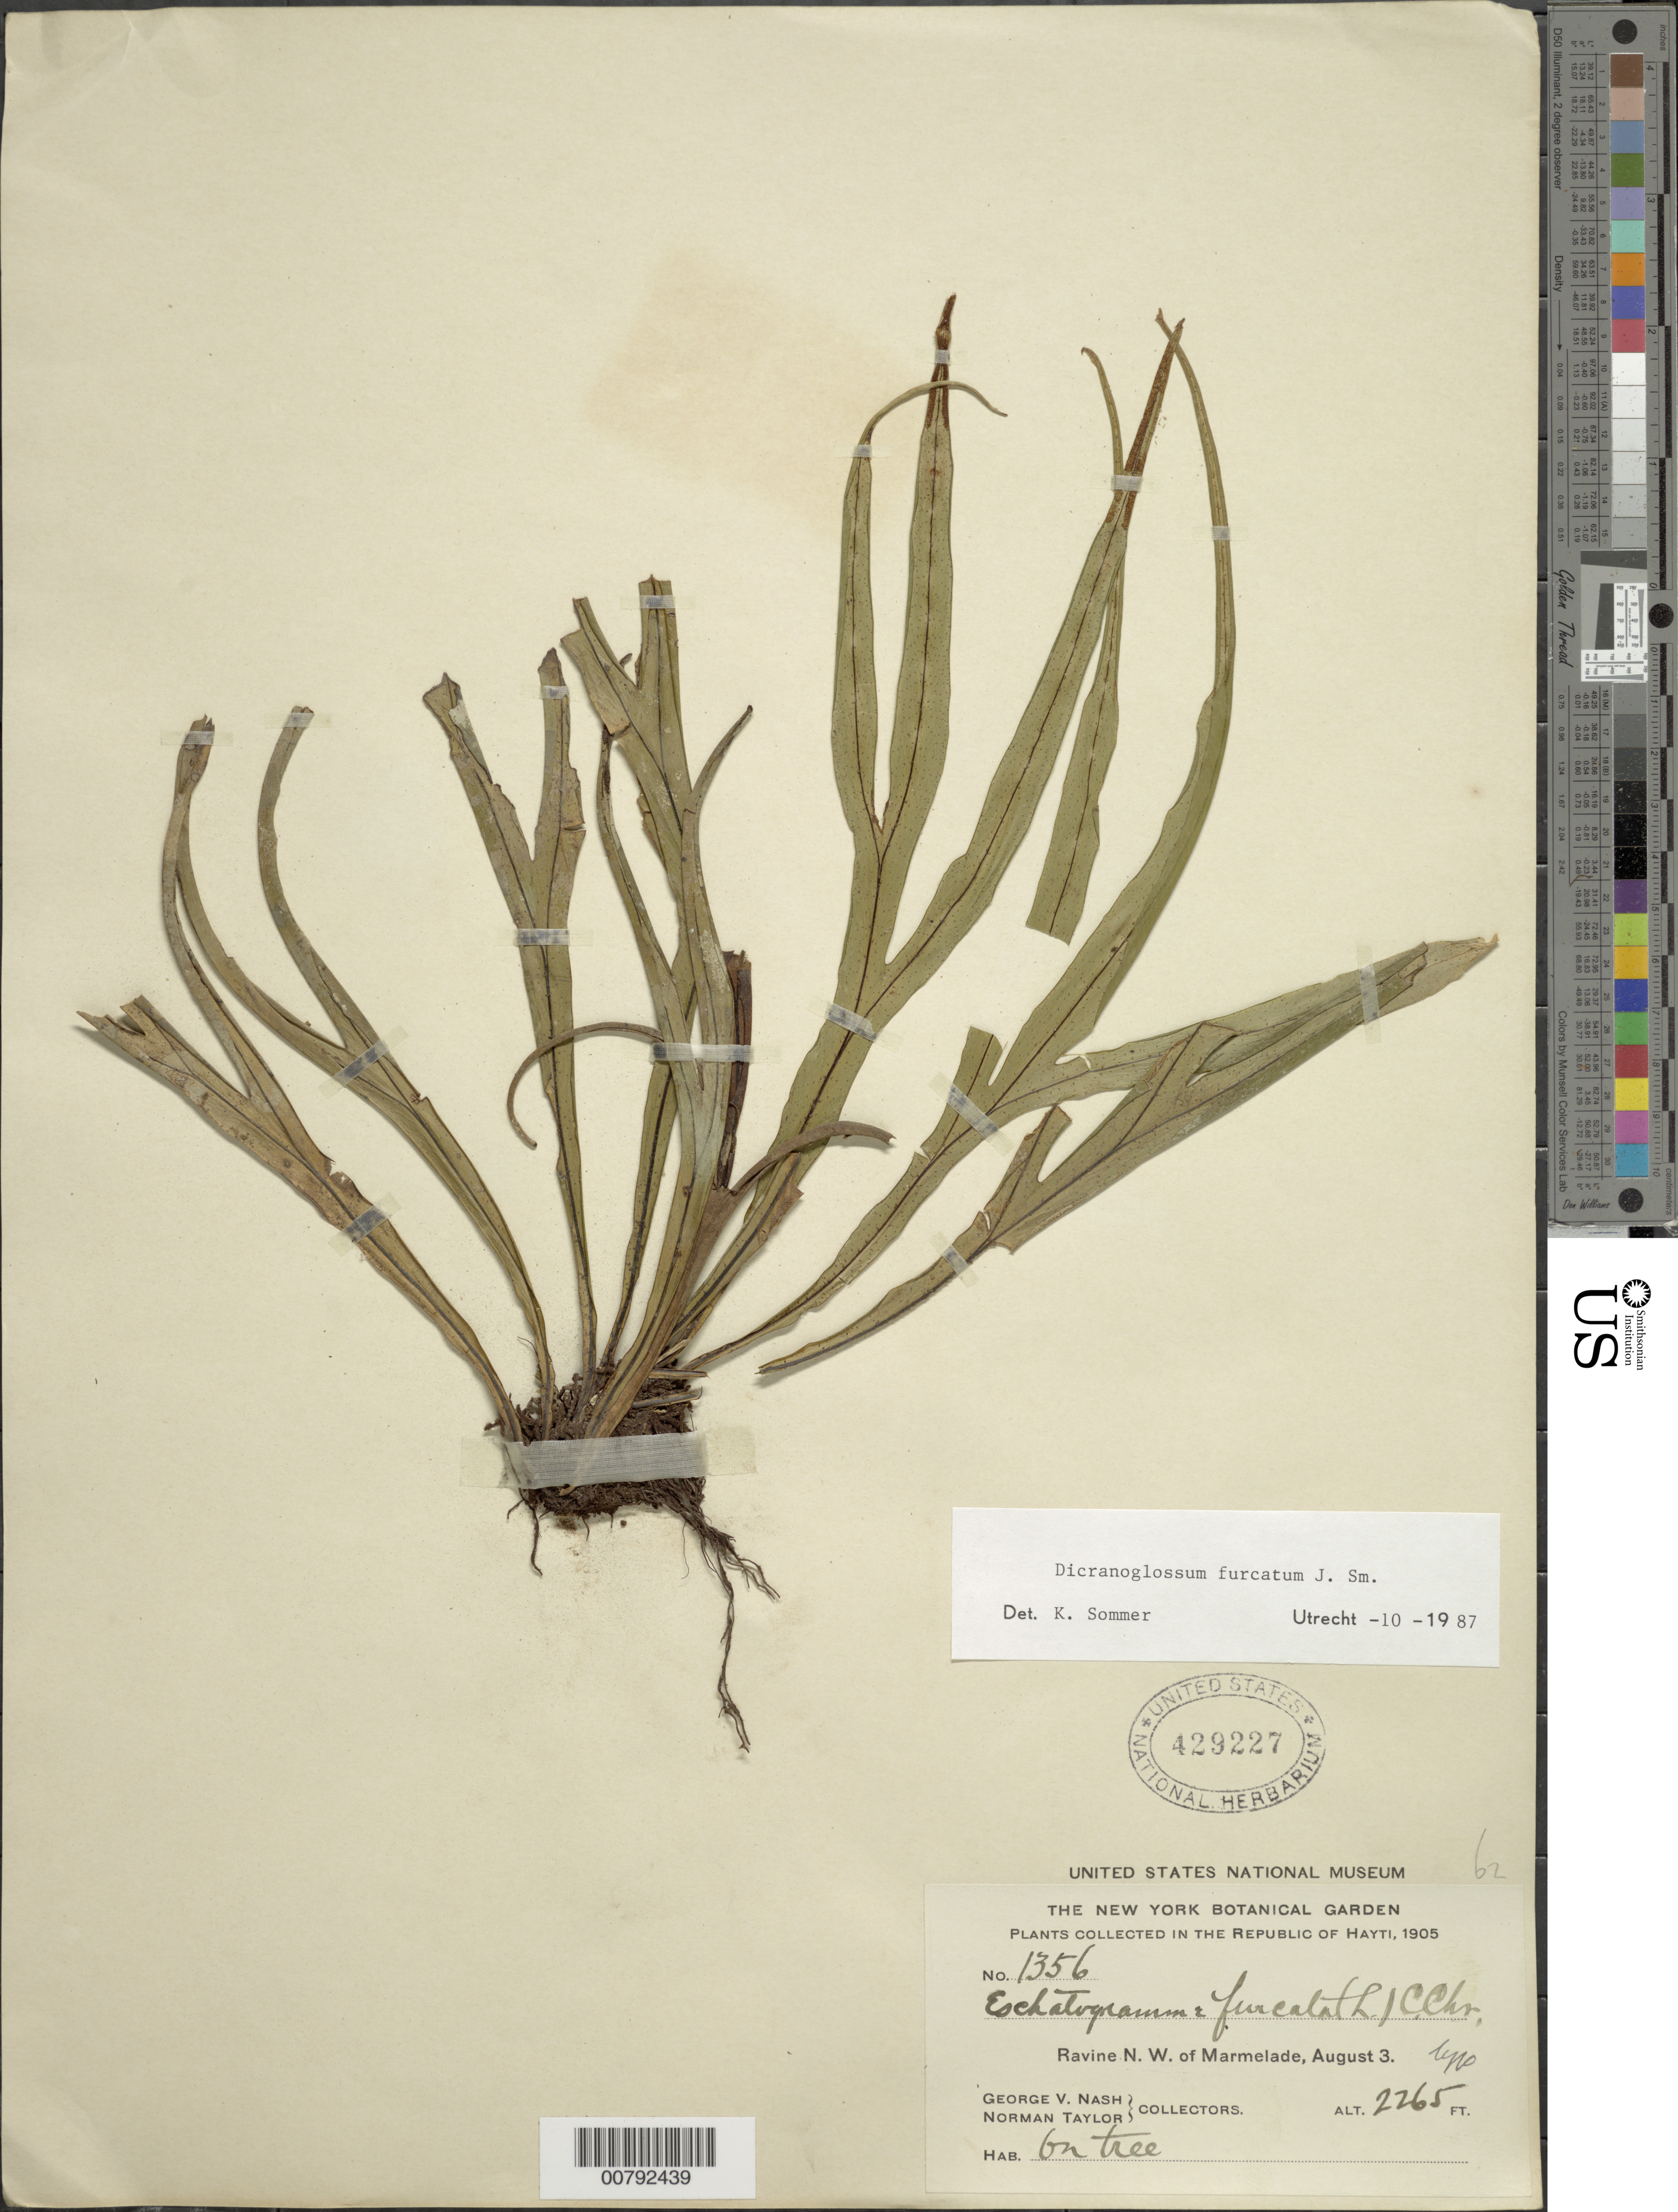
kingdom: Plantae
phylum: Tracheophyta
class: Polypodiopsida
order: Polypodiales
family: Polypodiaceae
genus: Pleopeltis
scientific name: Pleopeltis furcata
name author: (L.) A.R. Sm.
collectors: G. V. Nash & N. Taylor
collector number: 1356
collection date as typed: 03 Aug 1905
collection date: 1905-08-03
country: Haiti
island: Hispaniola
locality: Marmelade, NW of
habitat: Ravine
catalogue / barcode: US 429227